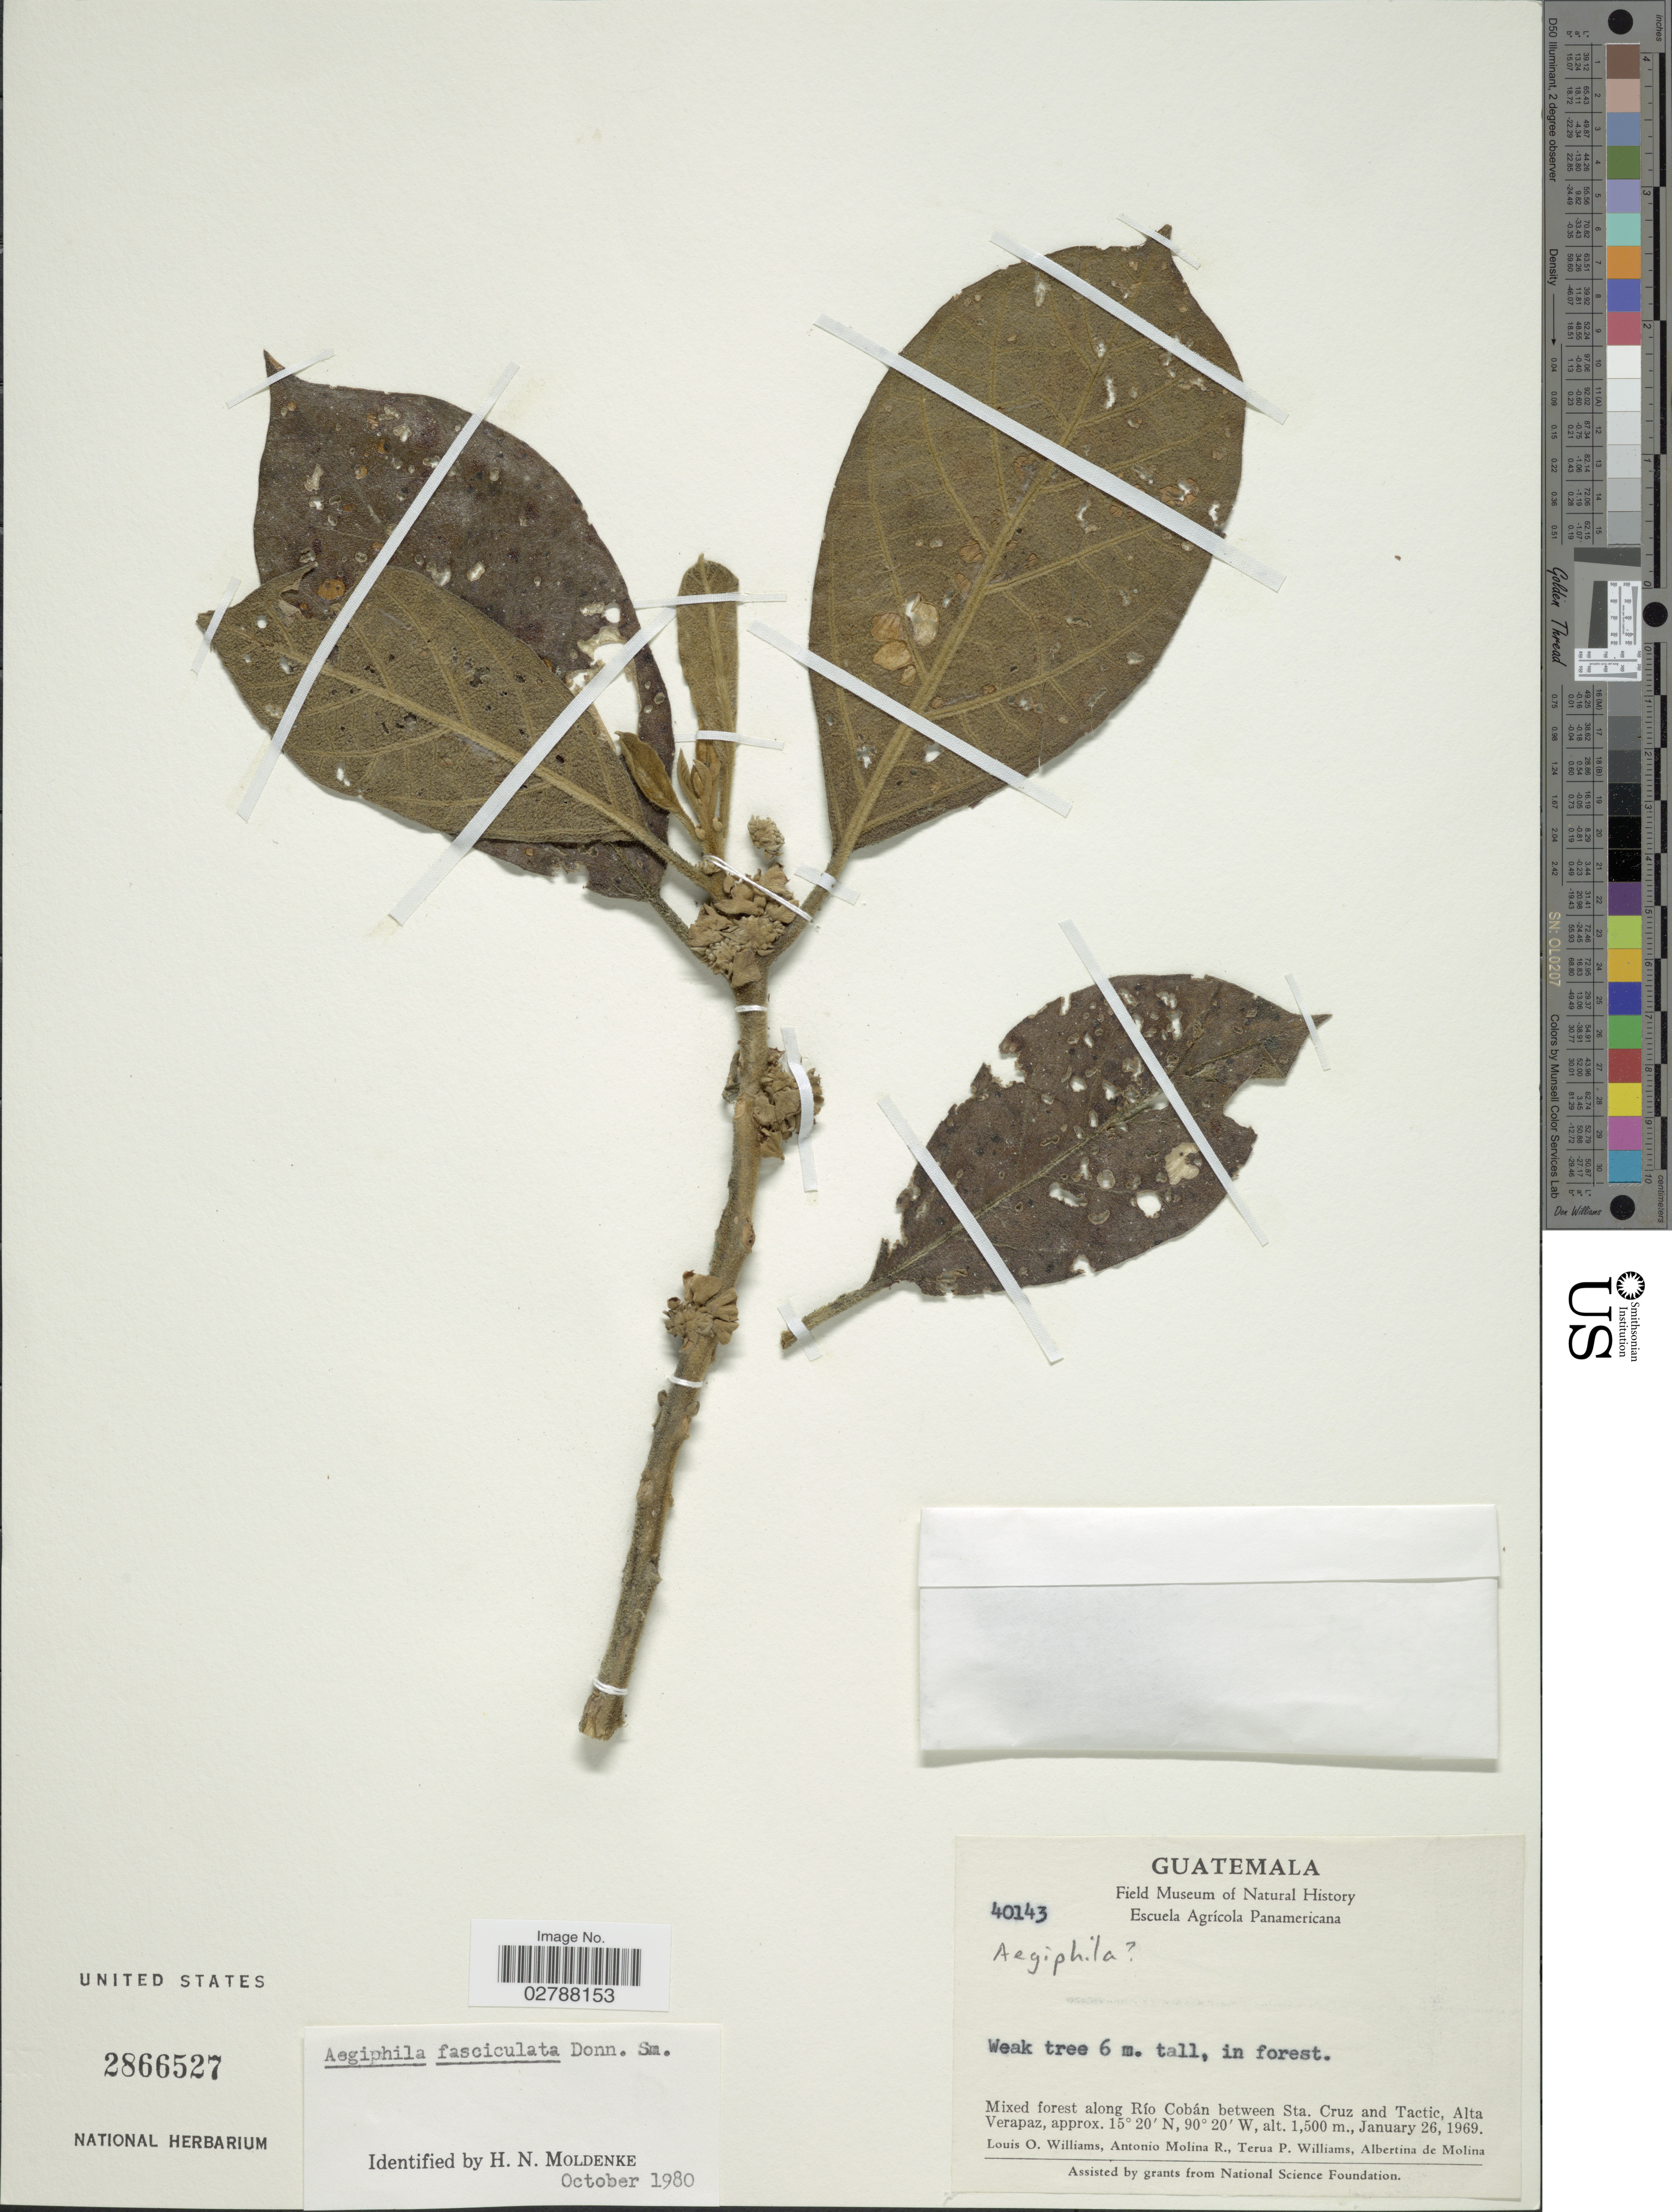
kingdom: Plantae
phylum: Tracheophyta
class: Magnoliopsida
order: Lamiales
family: Lamiaceae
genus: Aegiphila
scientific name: Aegiphila fasciculata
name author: Donn. Sm.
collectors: L. O. Williams, A. Molina R., T. Williams & A. R. Molina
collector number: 40143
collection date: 1969-01-26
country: Guatemala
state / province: Alta Verapaz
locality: Mixed forest along Río Cobán between Sta. Cruz and Tactic.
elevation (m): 1500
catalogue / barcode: US 2866527